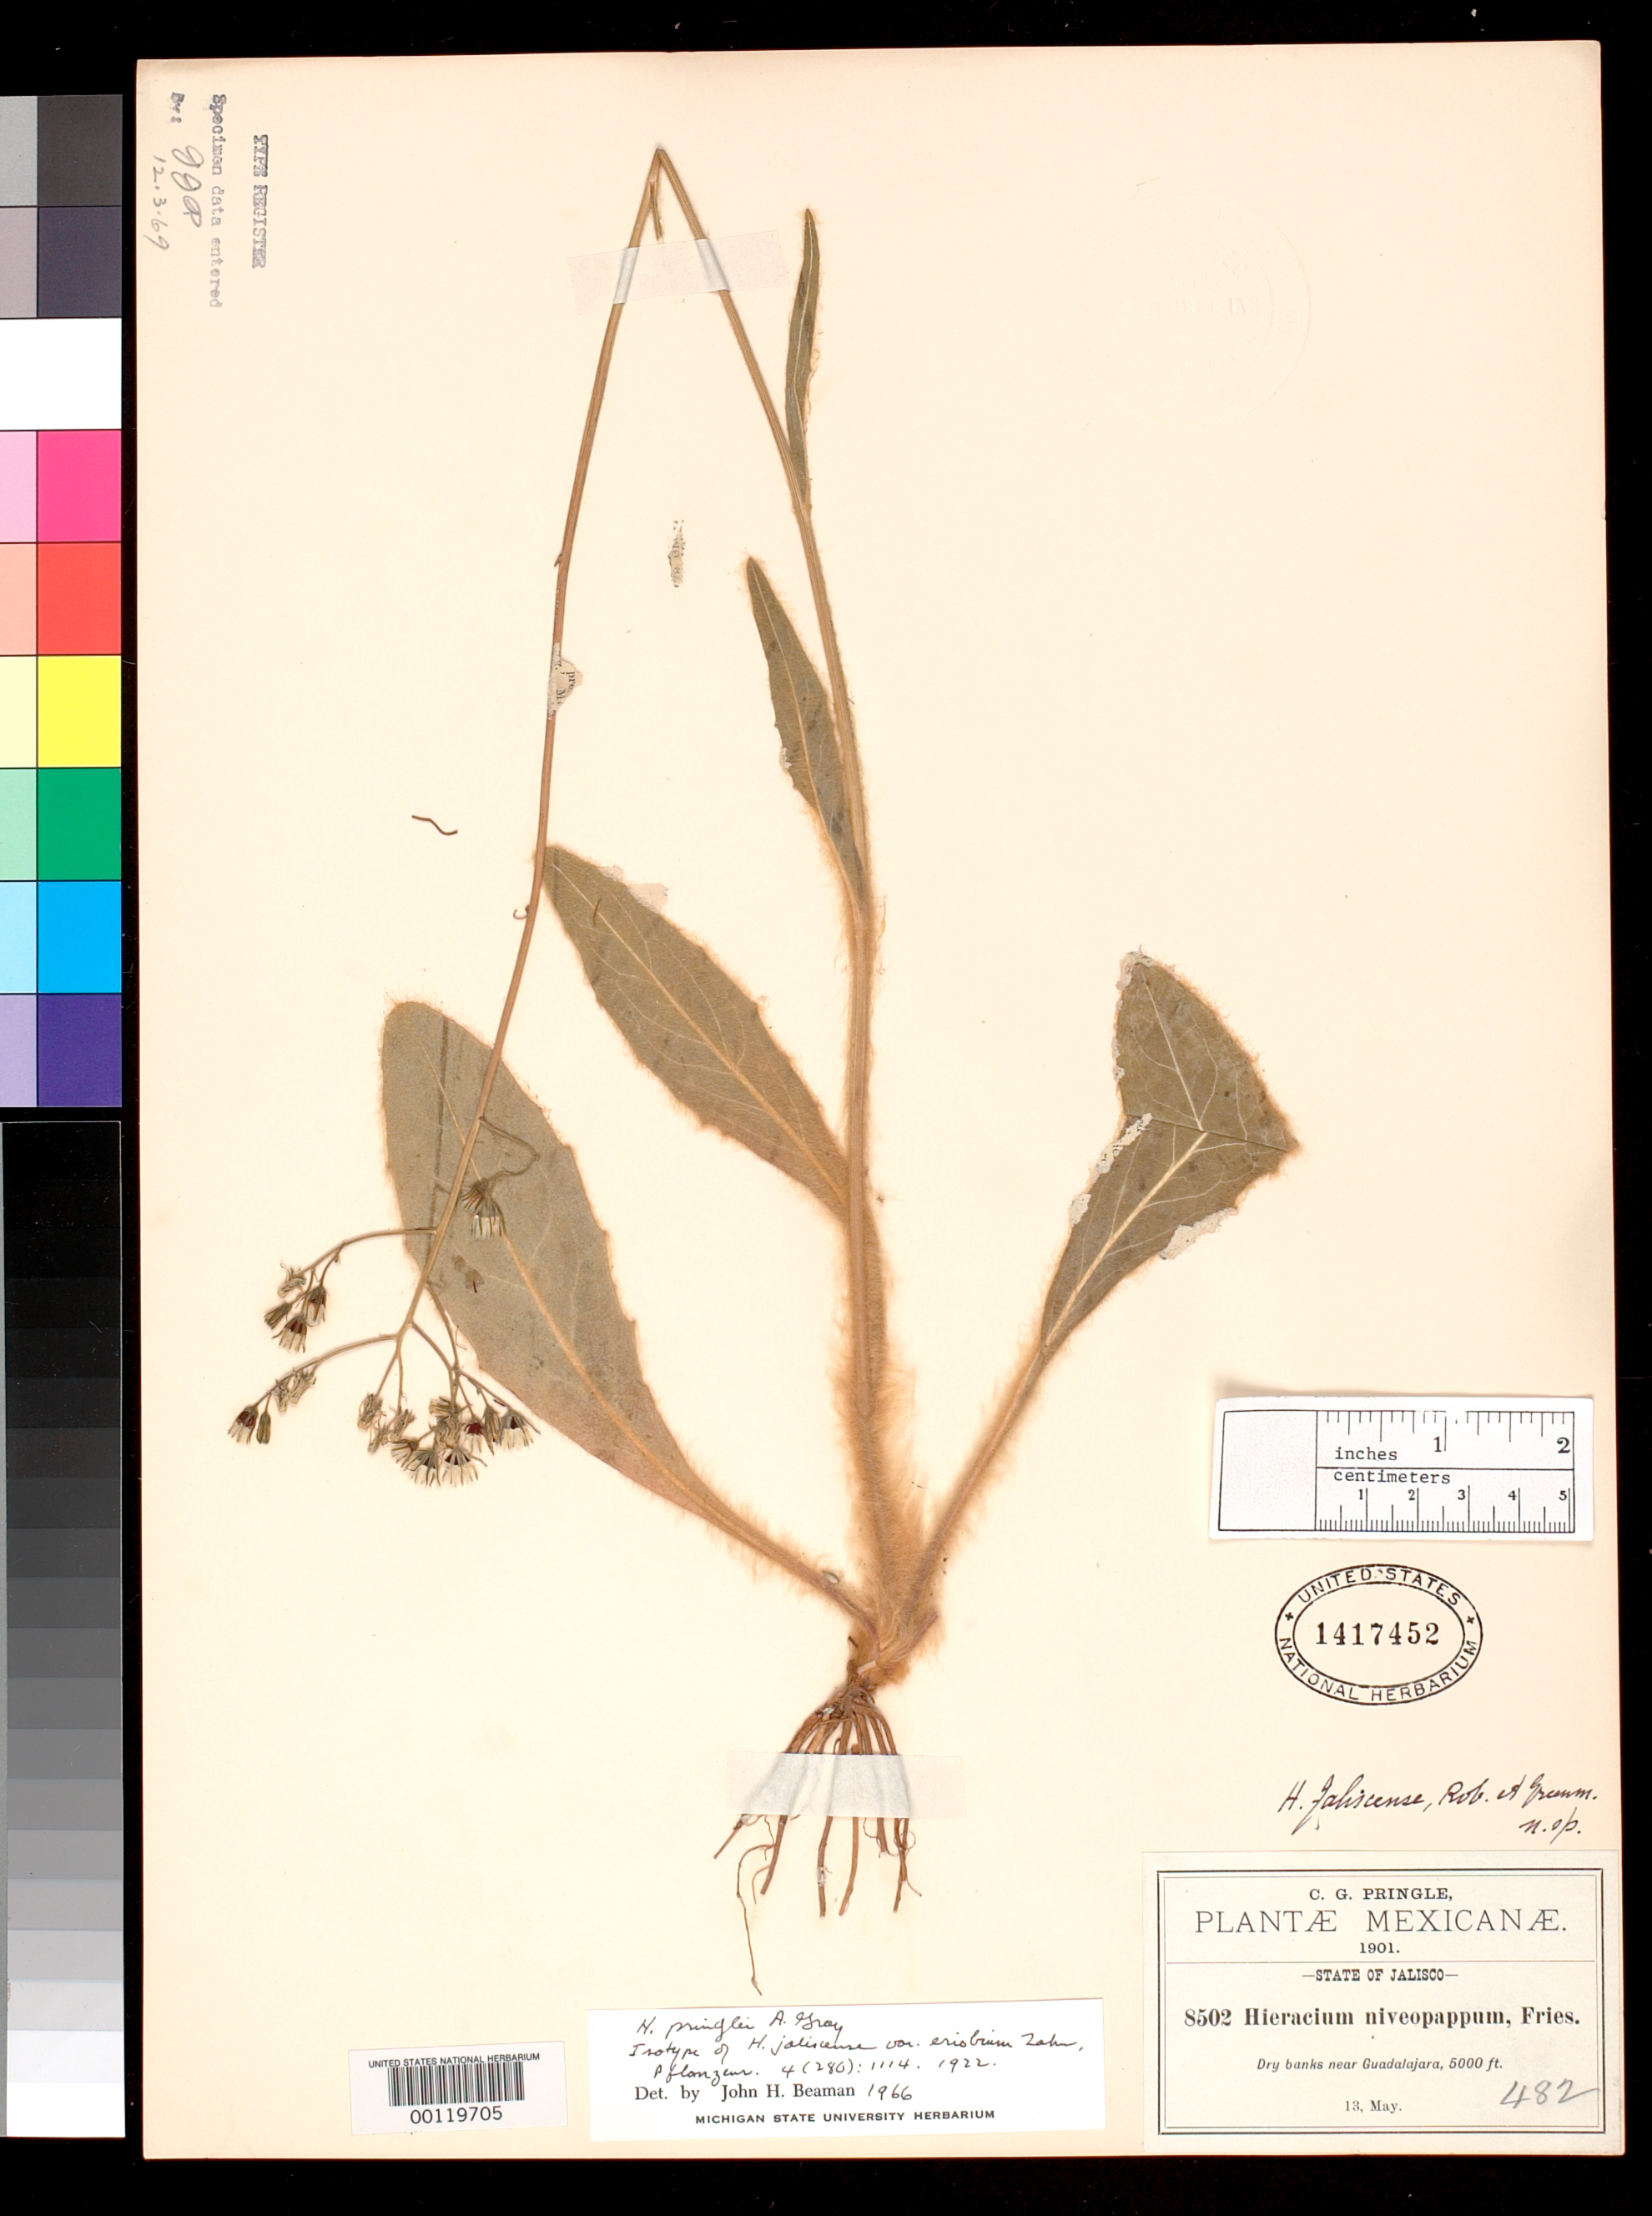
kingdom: Plantae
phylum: Tracheophyta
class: Magnoliopsida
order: Asterales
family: Asteraceae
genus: Hieracium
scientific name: Hieracium jaliscense var. eriobium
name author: Zahn in Engl.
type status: Isotype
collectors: C. G. Pringle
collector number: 8502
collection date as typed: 13 May 1901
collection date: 1901-05-13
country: Mexico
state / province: Jalisco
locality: Guadalajara.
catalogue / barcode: US 1417452